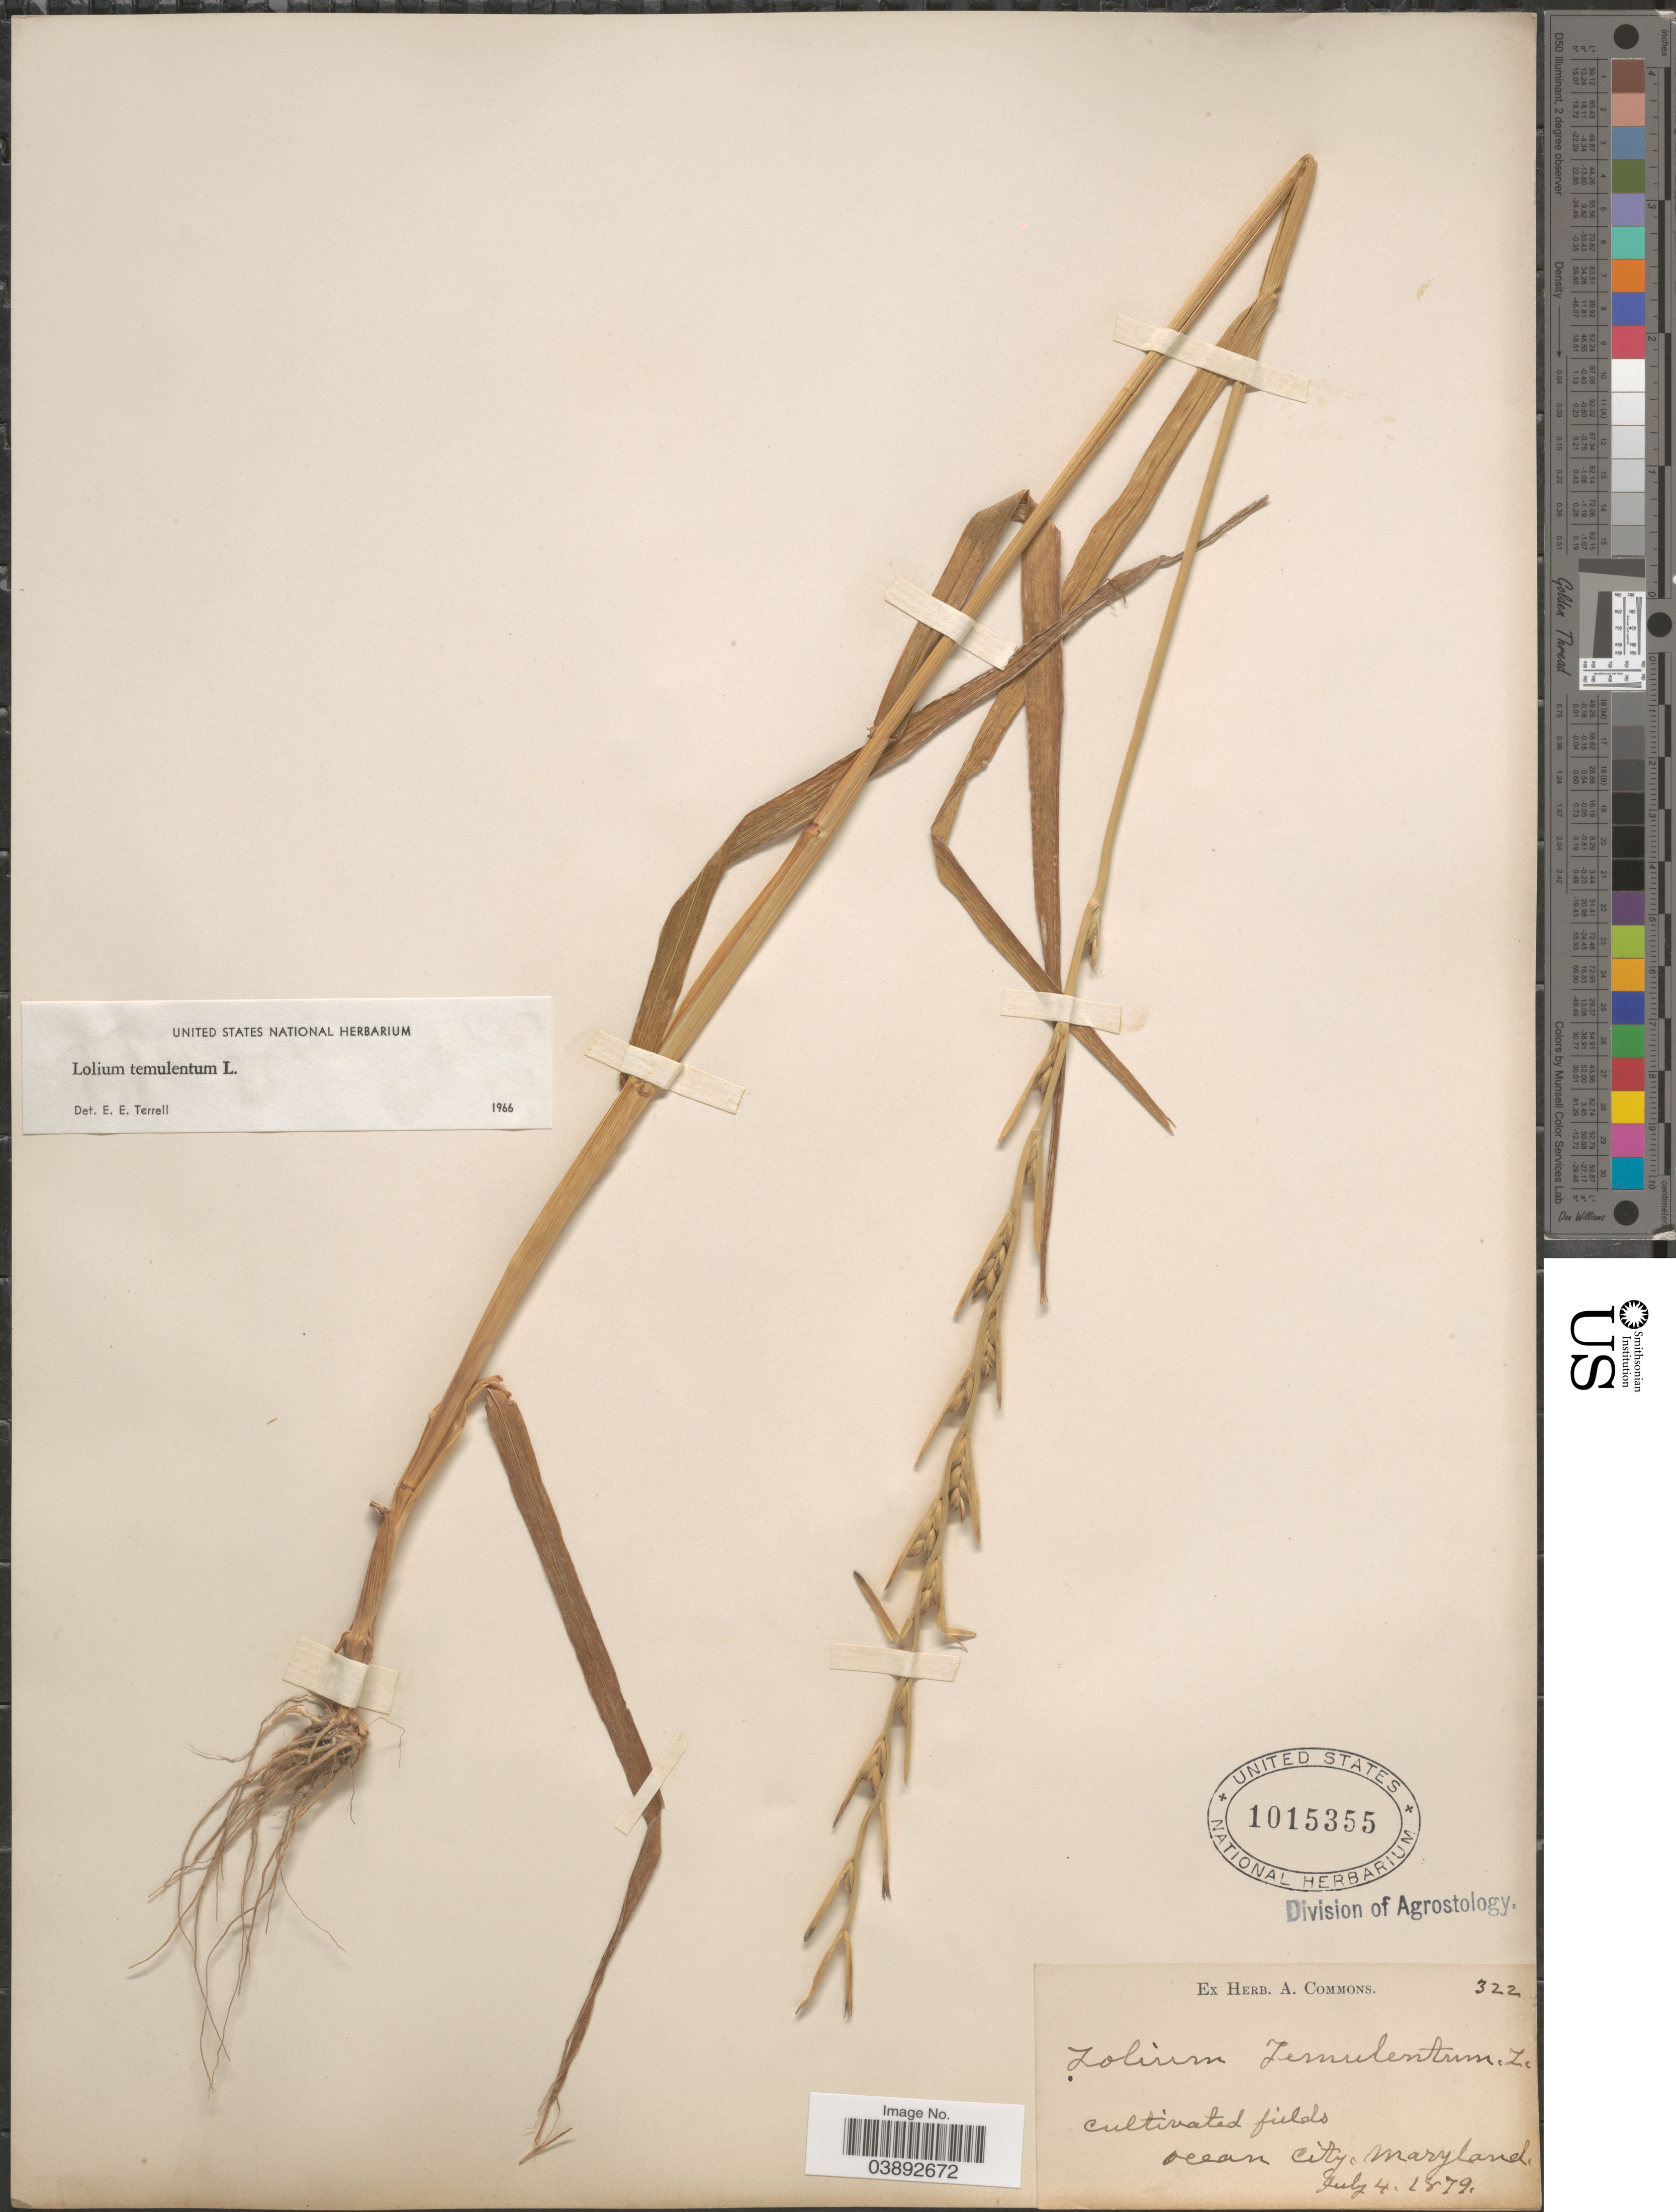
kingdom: Plantae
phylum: Tracheophyta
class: Liliopsida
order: Poales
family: Poaceae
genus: Lolium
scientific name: Lolium temulentum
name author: L.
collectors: ex herb. A. Commons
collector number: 322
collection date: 1879-07-04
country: United States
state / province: Maryland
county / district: Worcester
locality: Ocean City.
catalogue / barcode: US 1015355